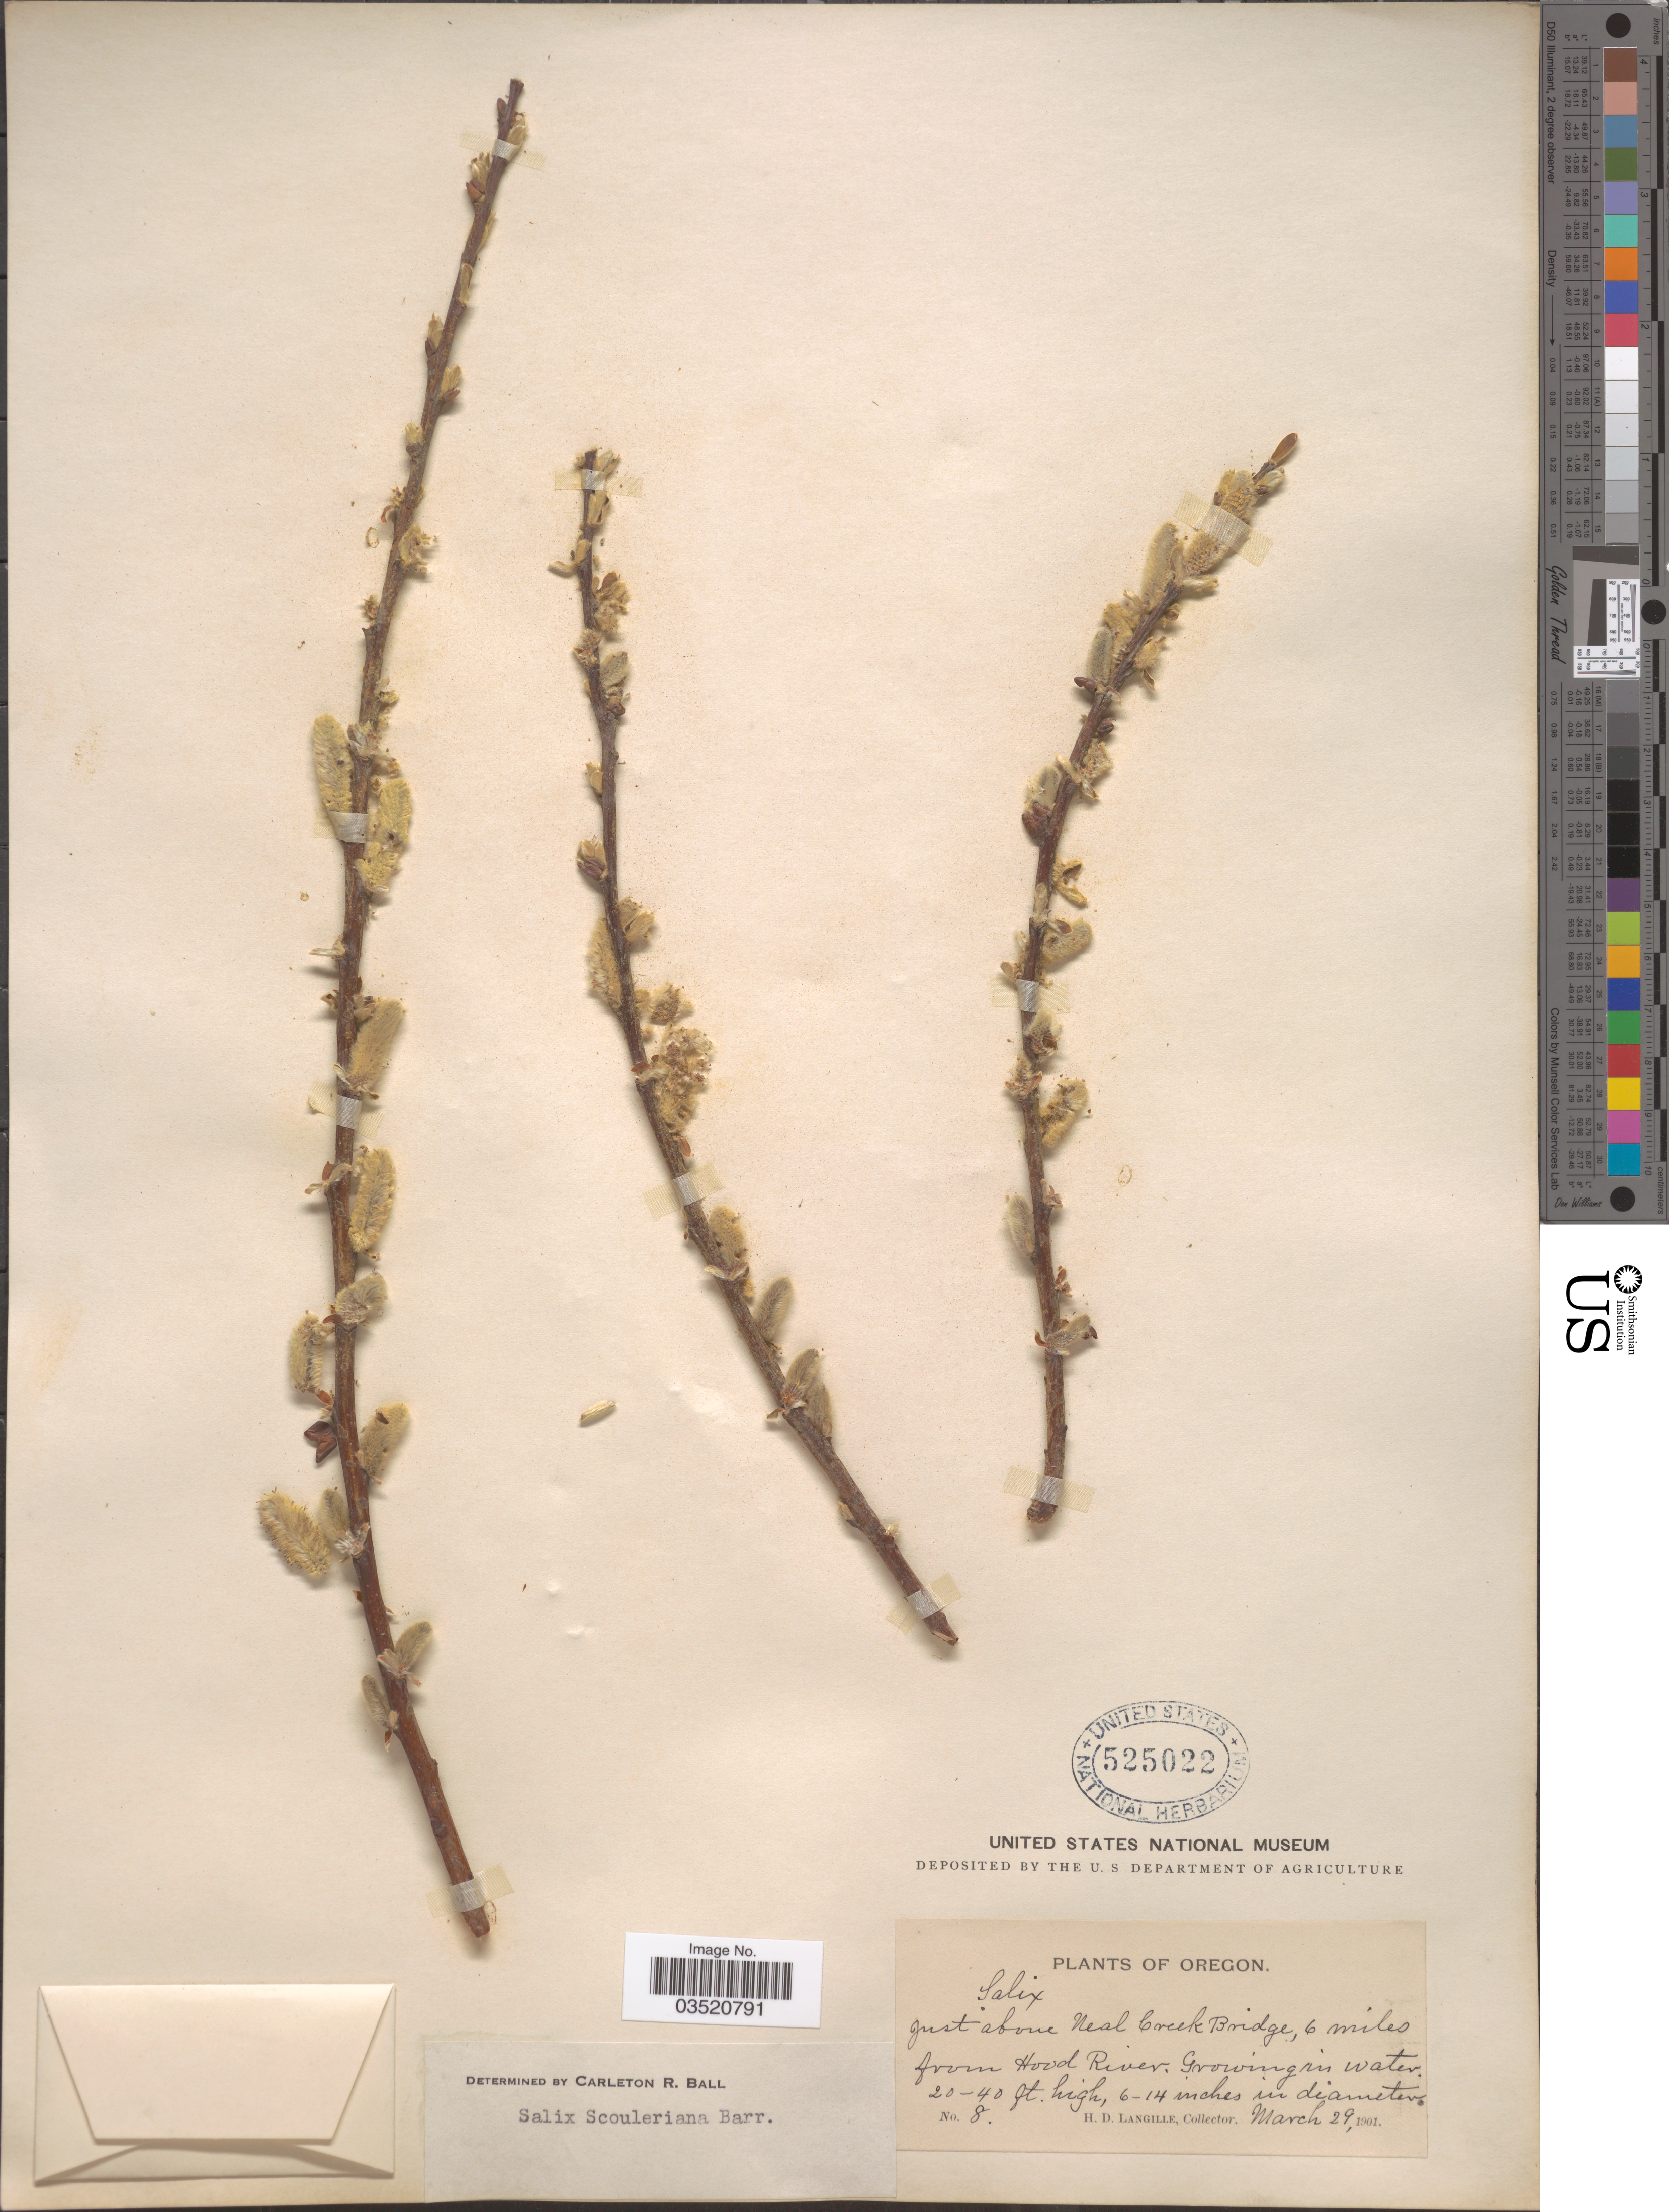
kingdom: Plantae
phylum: Tracheophyta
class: Magnoliopsida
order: Malpighiales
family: Salicaceae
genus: Salix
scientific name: Salix scouleriana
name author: Barratt ex Hook.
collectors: H. Langille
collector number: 8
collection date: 1901-03-29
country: United States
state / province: Oregon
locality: Just above Neal Creek Bridge, 6 miles from Hood River.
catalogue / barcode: US 525022